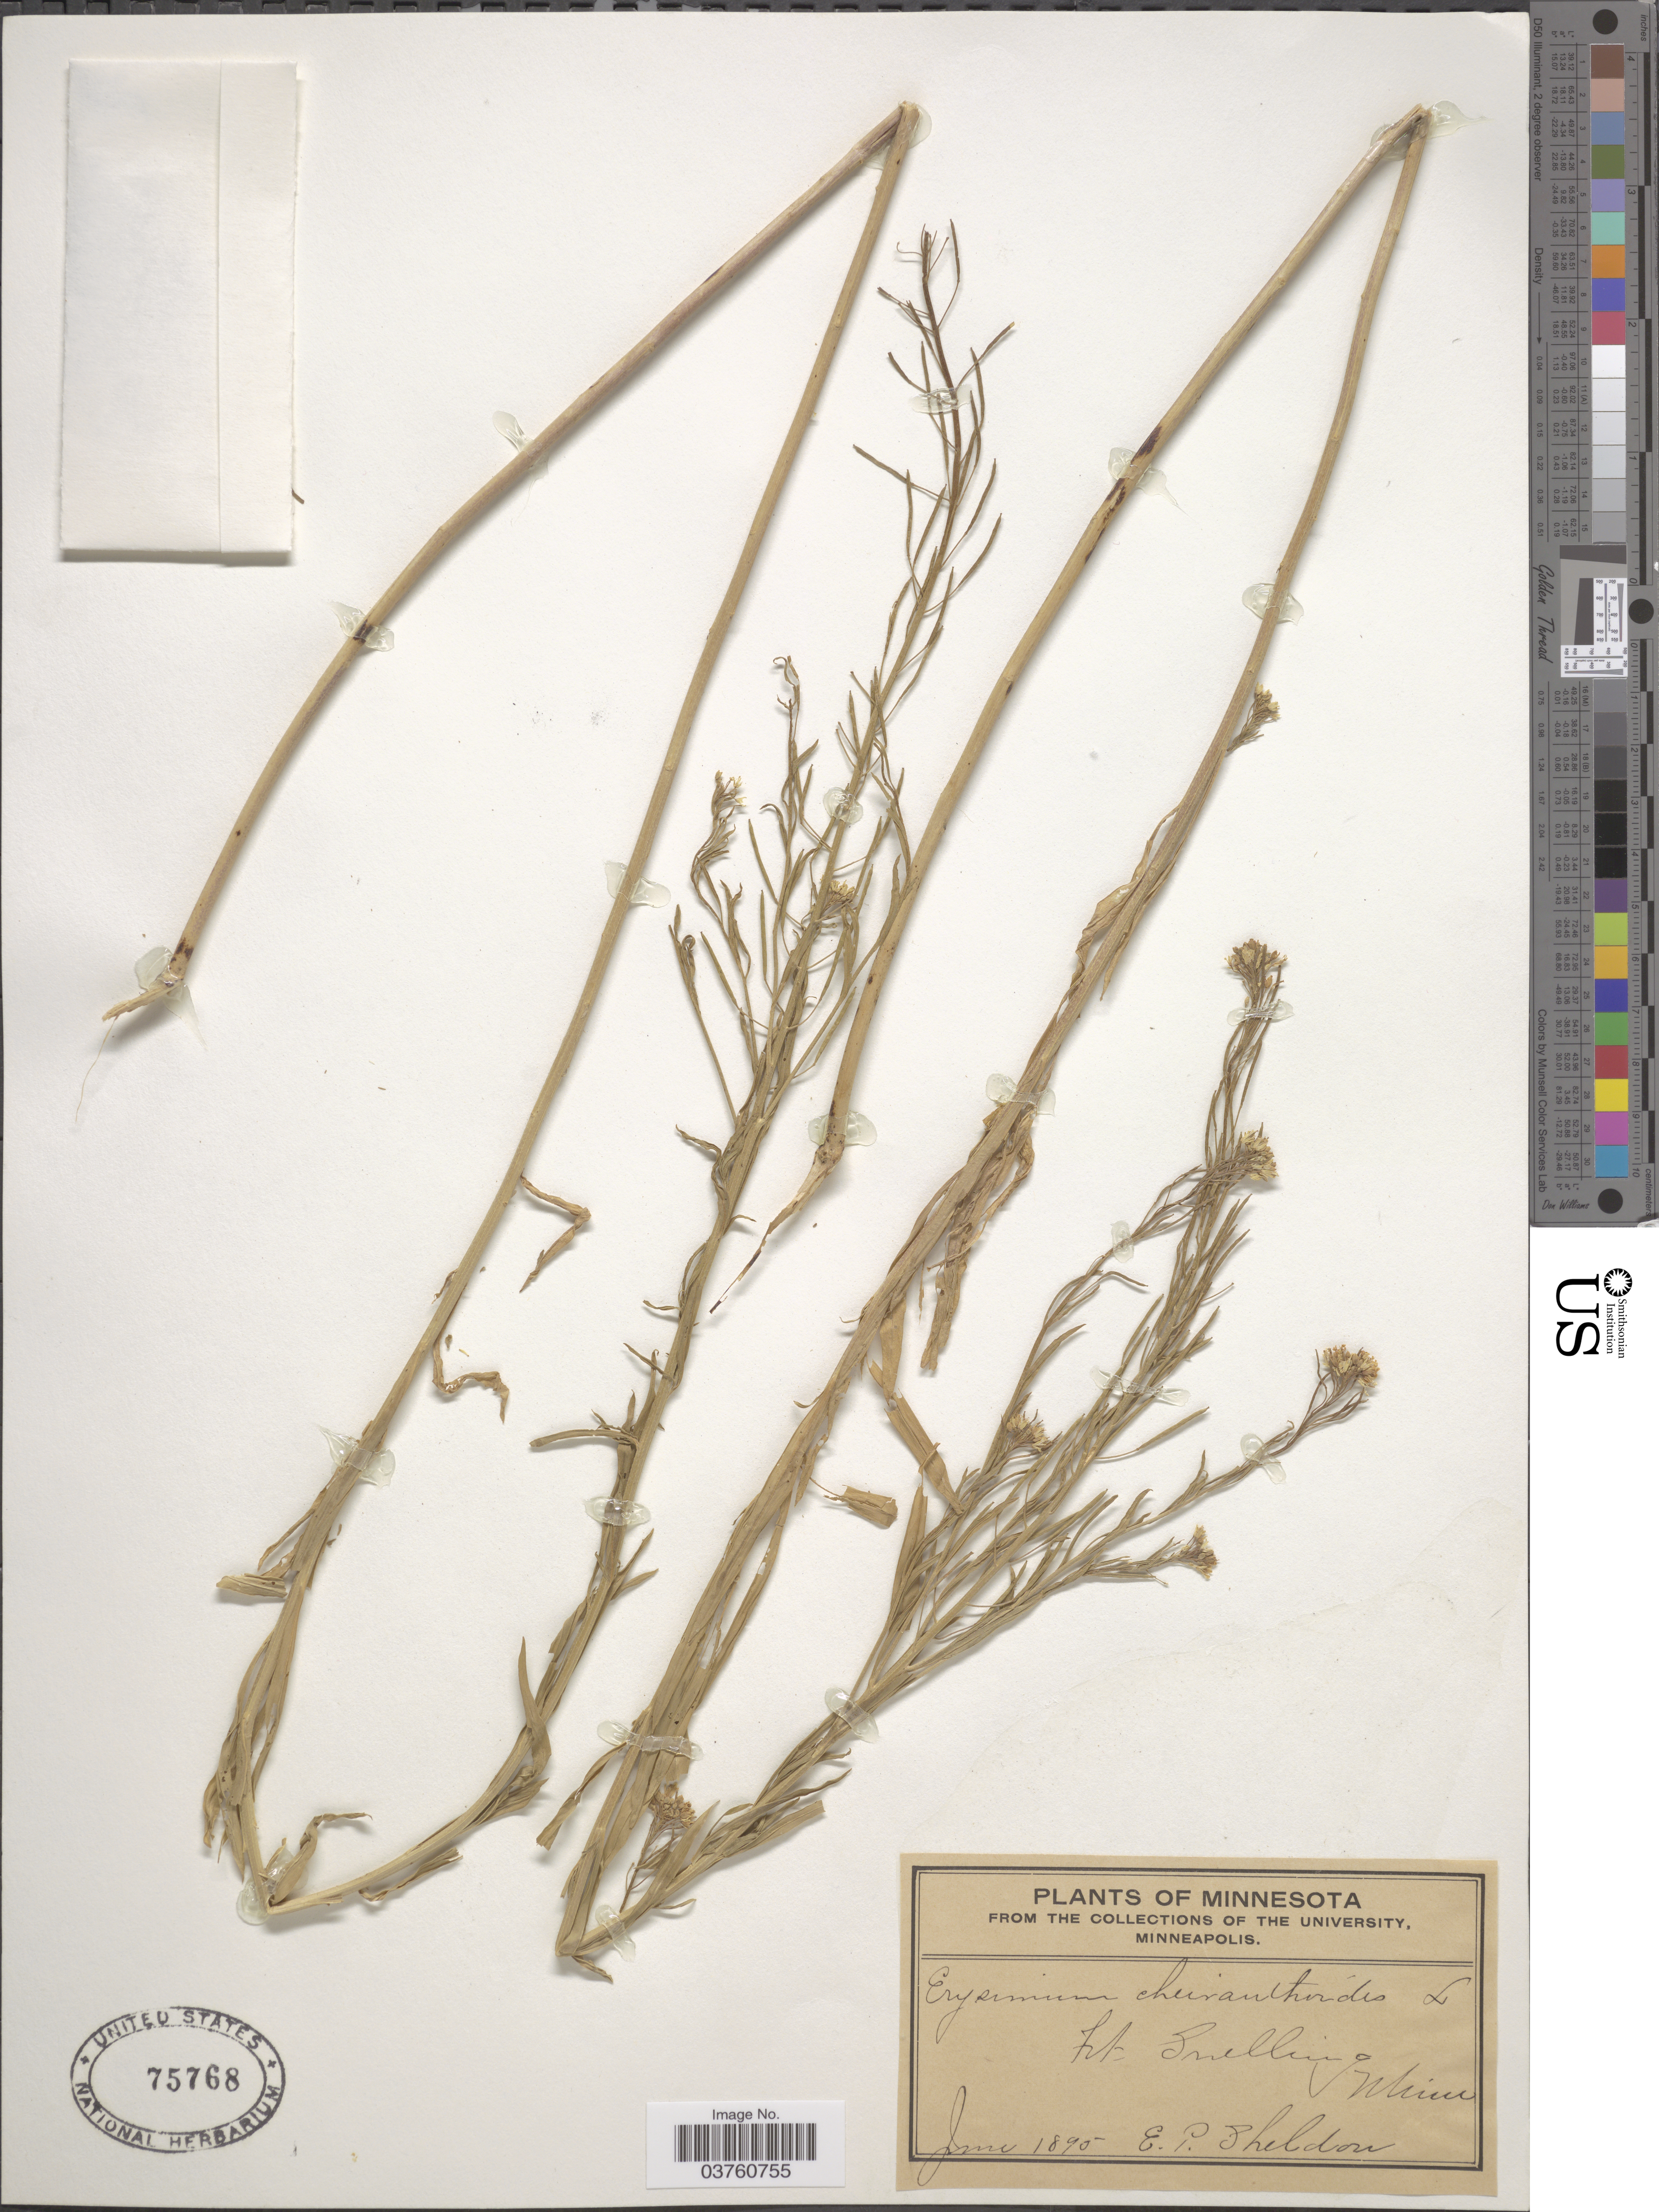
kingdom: Plantae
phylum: Tracheophyta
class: Magnoliopsida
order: Brassicales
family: Brassicaceae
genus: Erysimum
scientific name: Erysimum cheiranthoides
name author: L.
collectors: E. P. Sheldon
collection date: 1895-06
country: United States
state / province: Minnesota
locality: Ft. Snelling.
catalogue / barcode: US 75768